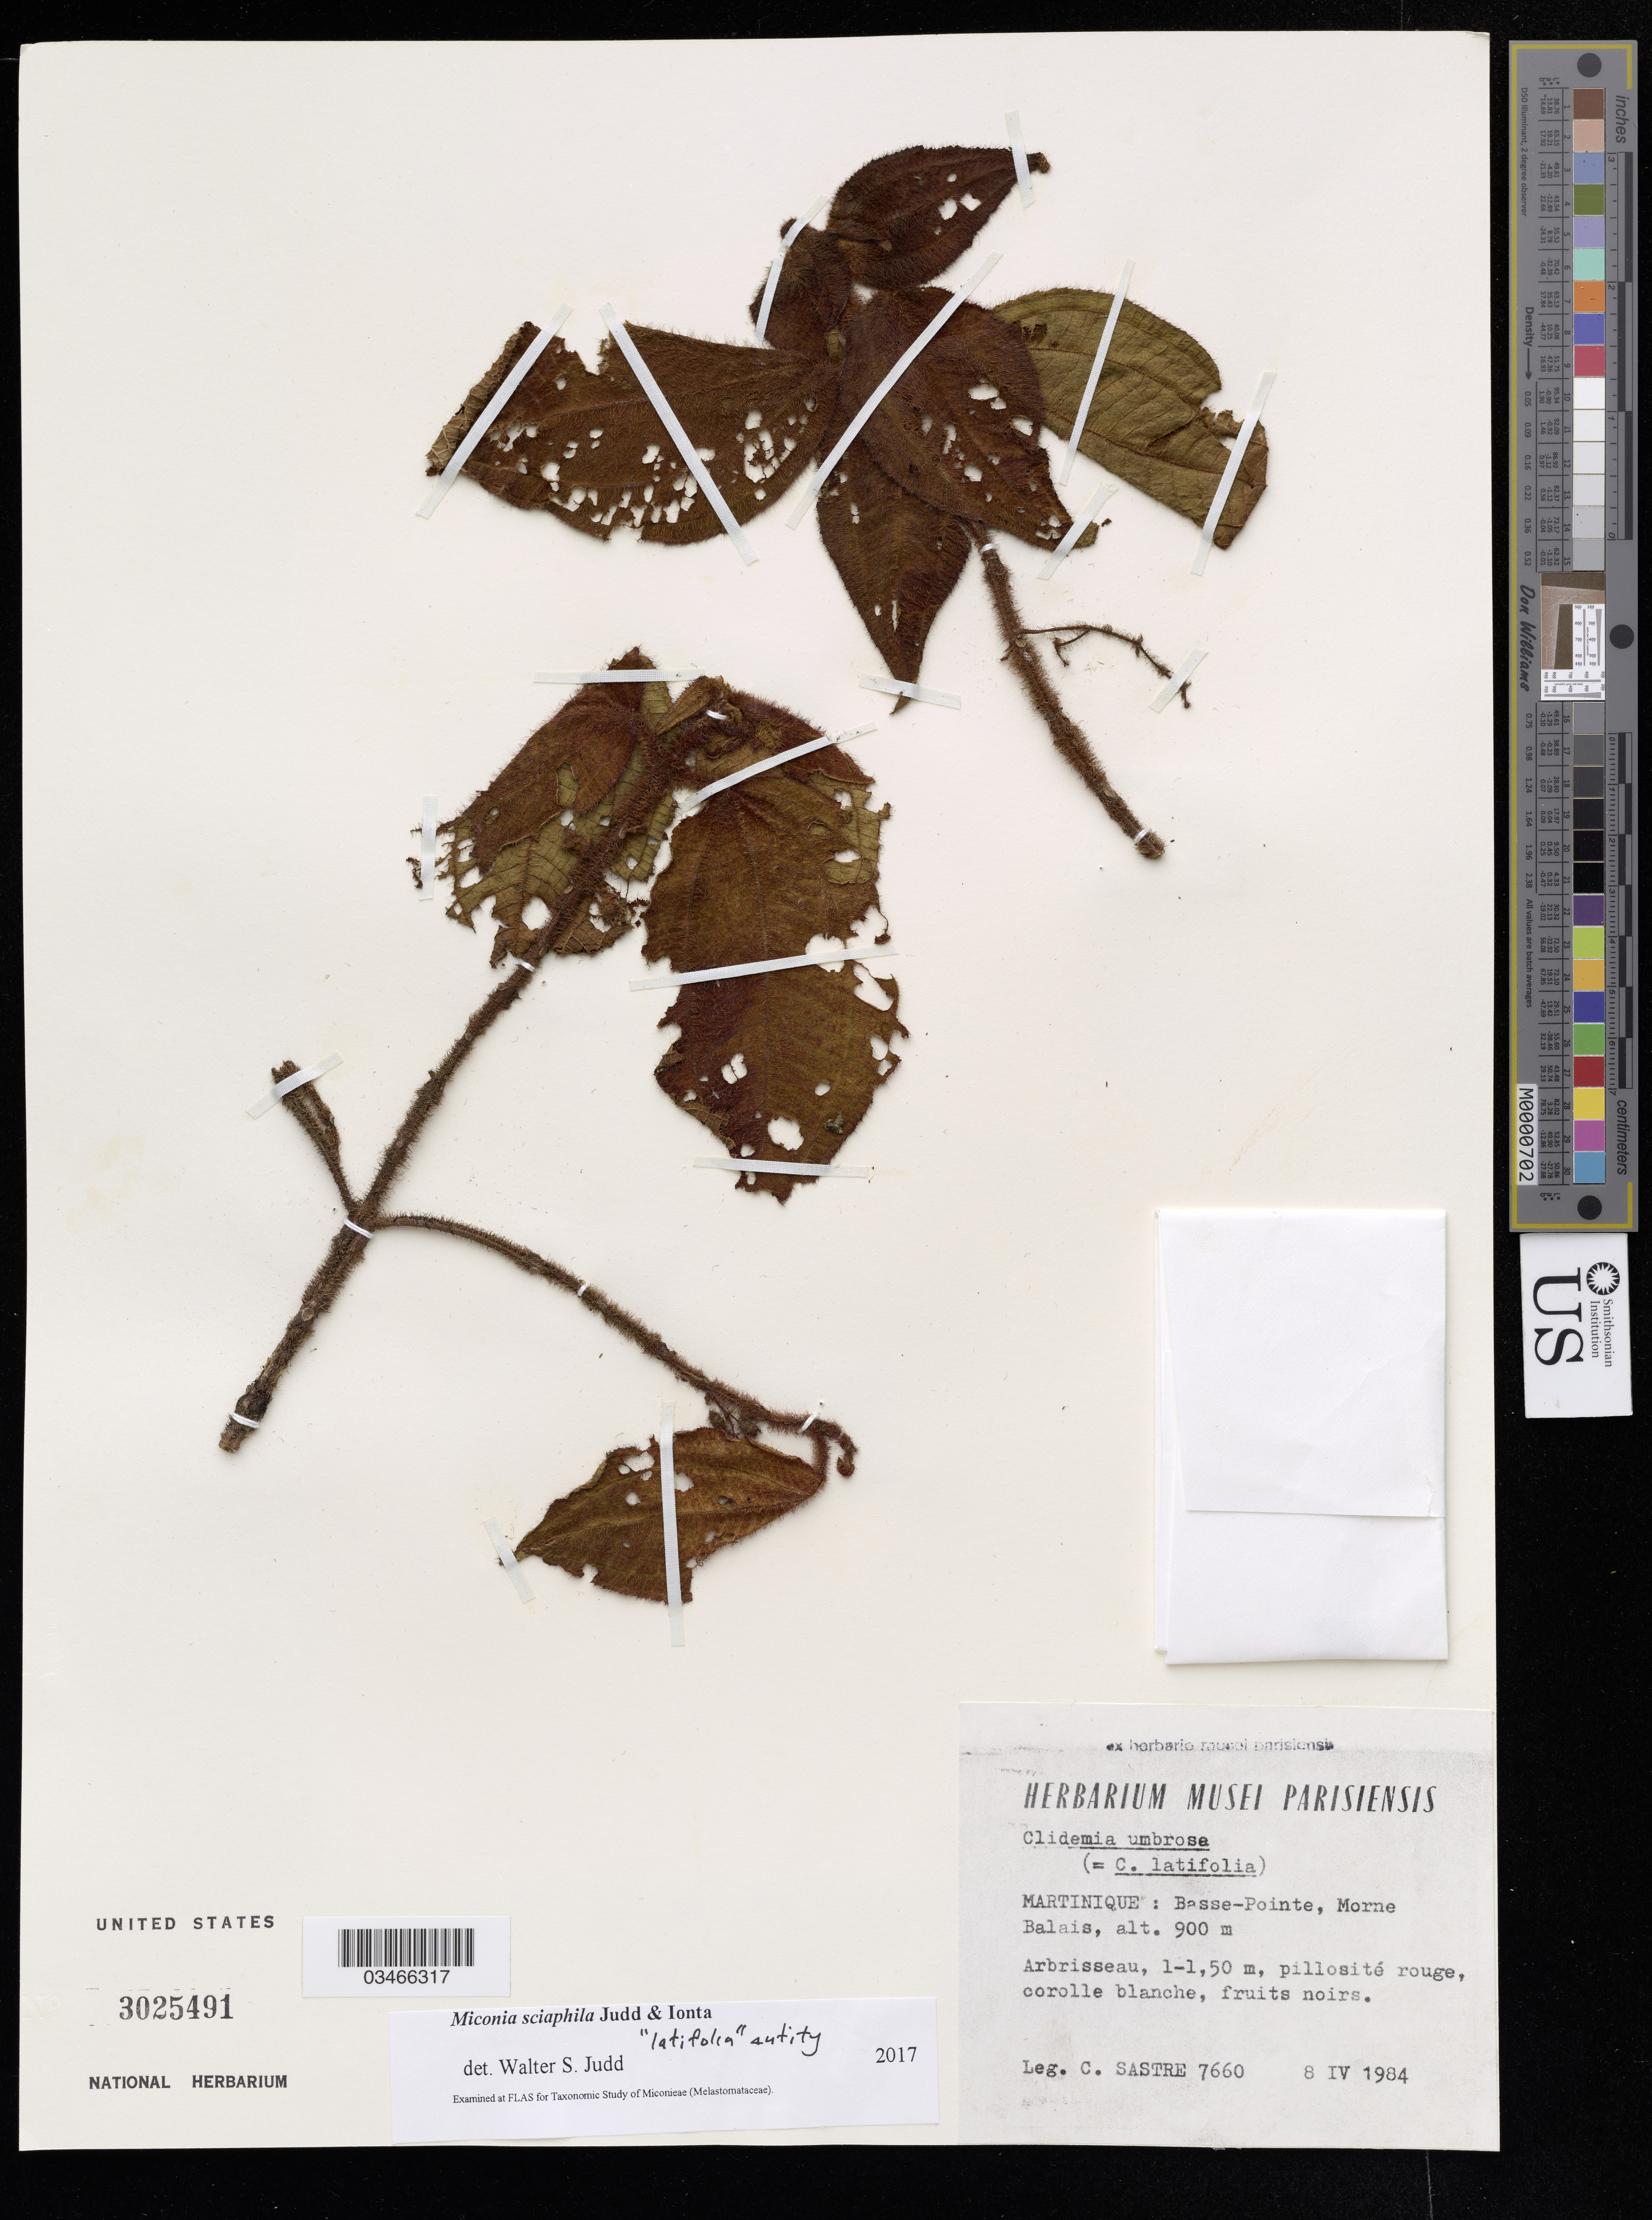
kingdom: Plantae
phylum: Tracheophyta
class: Magnoliopsida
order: Myrtales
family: Melastomataceae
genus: Miconia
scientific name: Miconia sciaphila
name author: Judd & Ionta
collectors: C. Sastre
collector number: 7660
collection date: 1984-04-08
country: Martinique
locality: Basse-Pointe, Morne Balais.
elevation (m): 900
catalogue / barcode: US 3025491